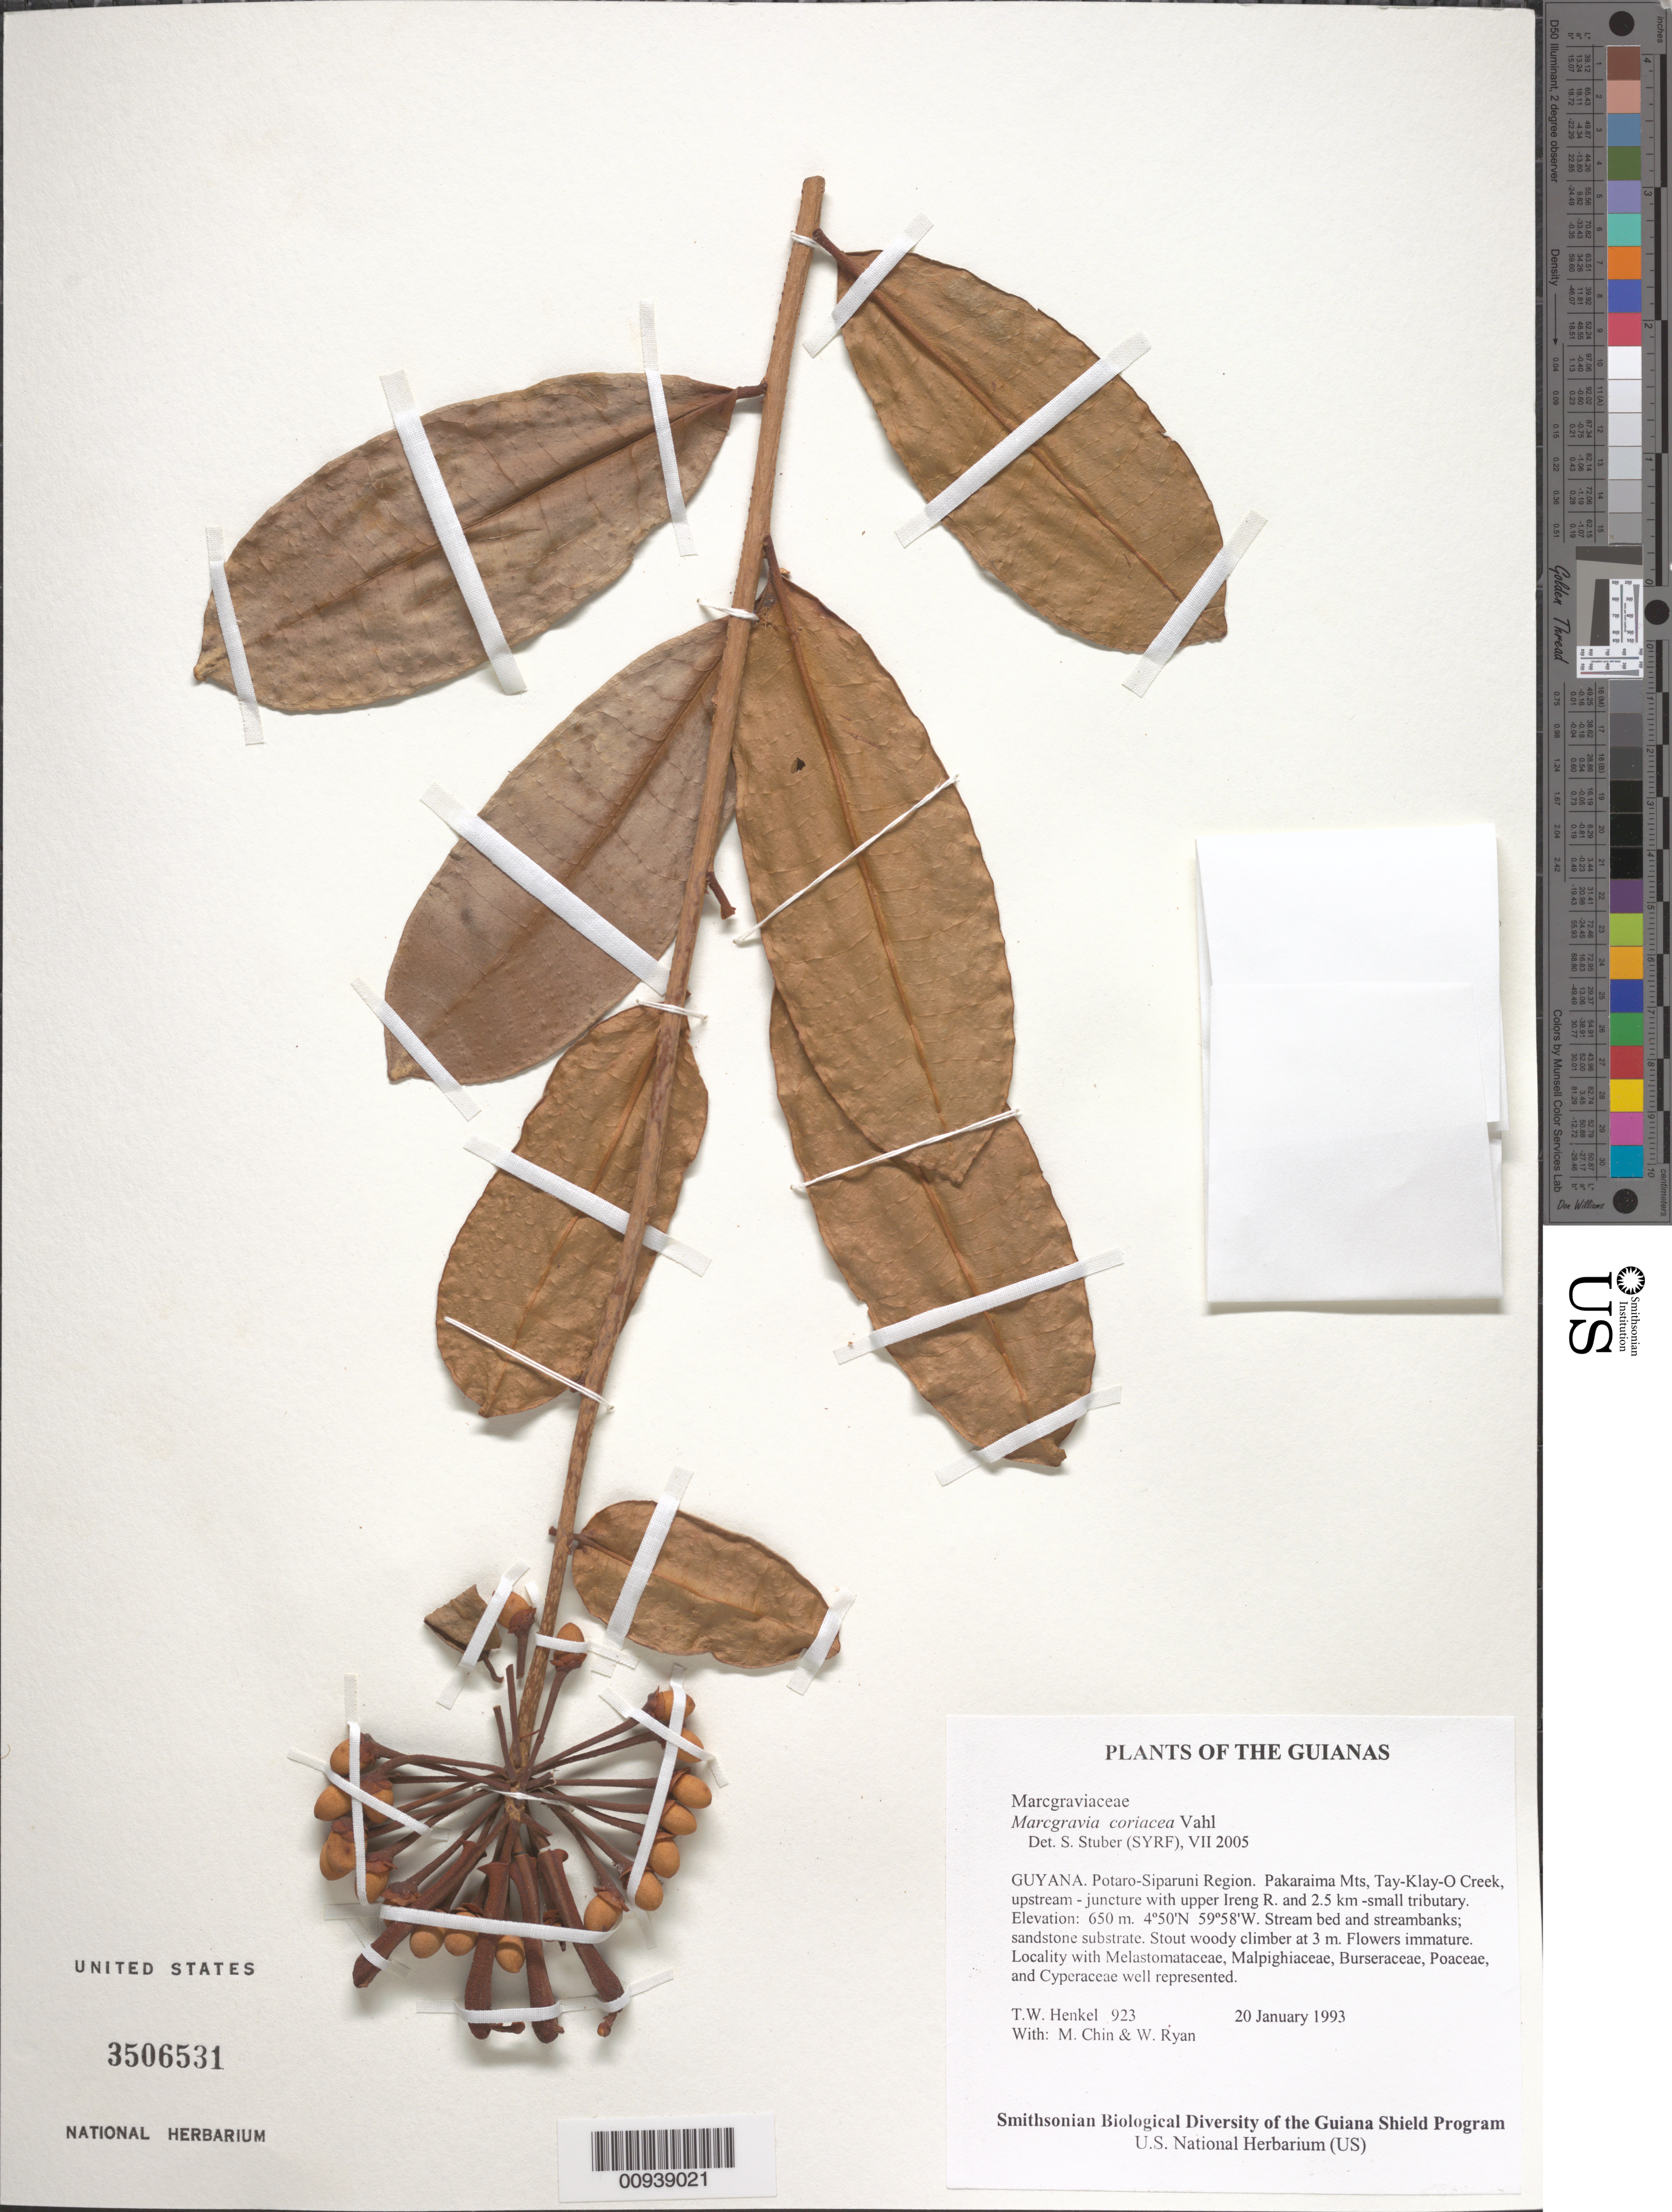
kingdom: Plantae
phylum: Tracheophyta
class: Magnoliopsida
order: Ericales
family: Marcgraviaceae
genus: Marcgravia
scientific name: Marcgravia coriacea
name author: Vahl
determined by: Stuber, S.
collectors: T. Henkel, M. Chin & W. Ryan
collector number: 923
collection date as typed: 20 January 1993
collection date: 1993-01-20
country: Guyana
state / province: Potaro-Siparuni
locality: Pakaraima Mts, Tay-Klay-O Creek, upstream - juncture with upper Ireng R. and 2.5 km -small tributary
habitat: Stream bed and streambanks; sandstone substrate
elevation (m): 650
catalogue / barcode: US 3506531